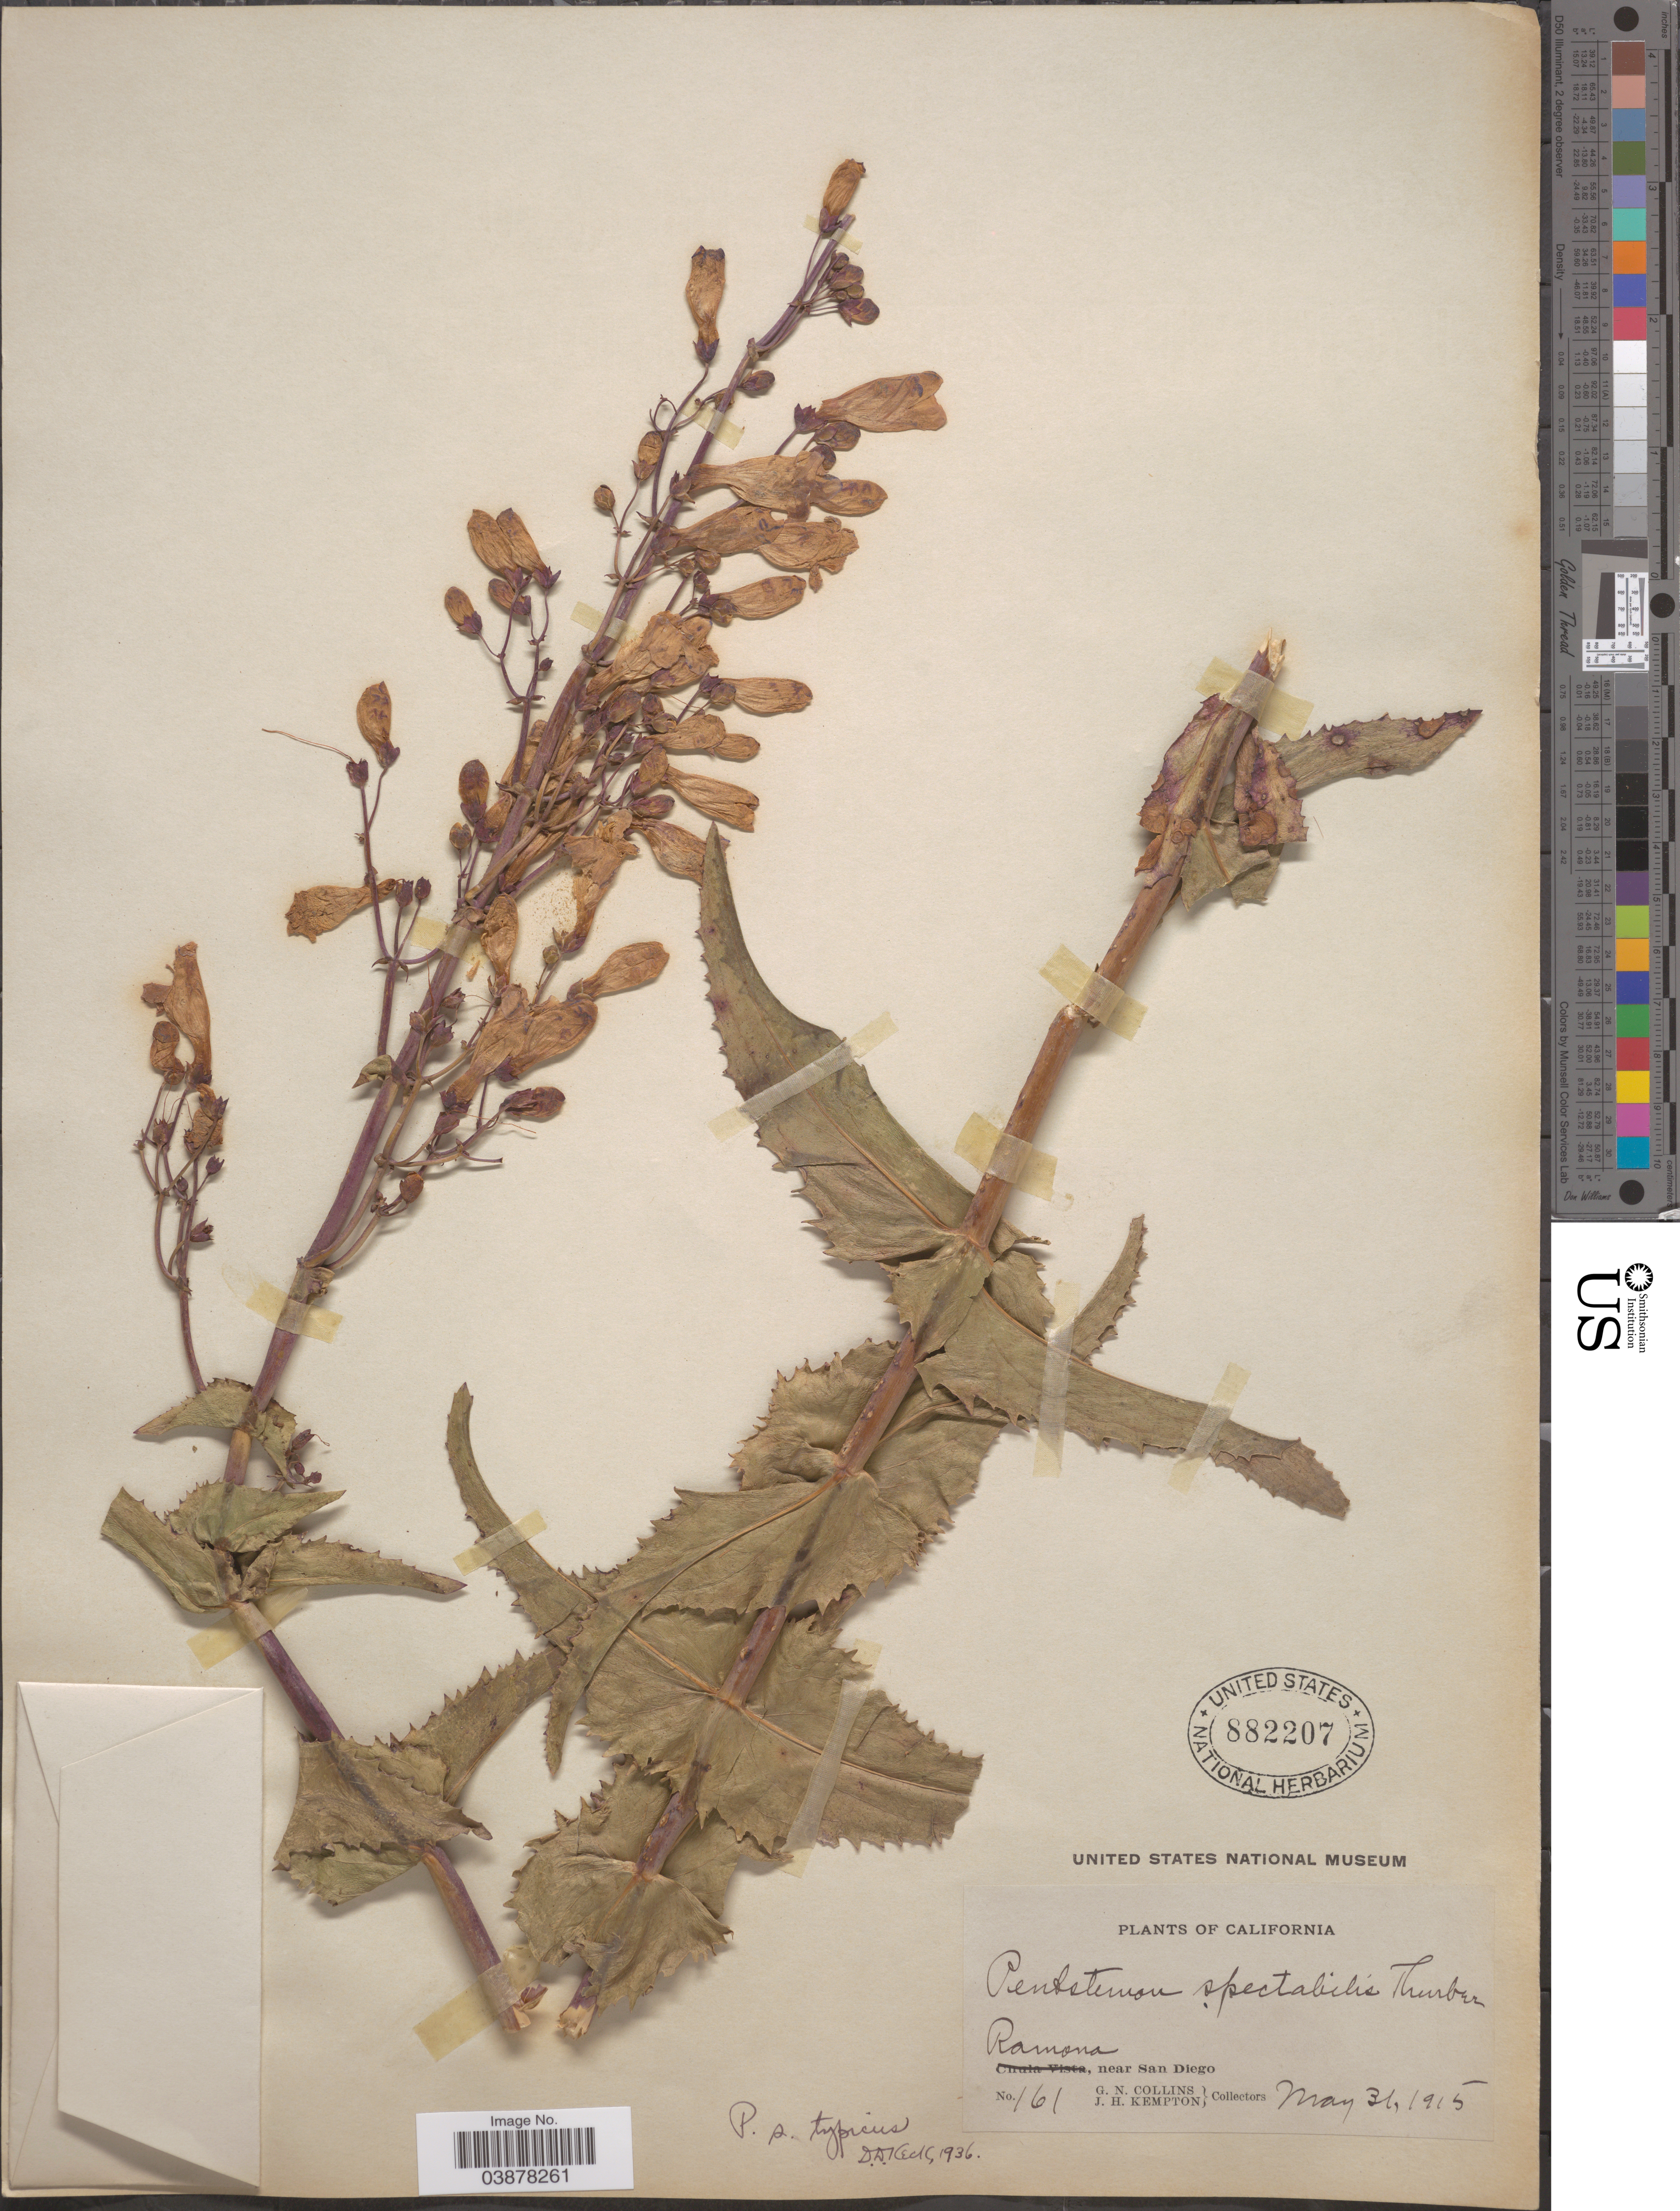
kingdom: Plantae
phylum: Tracheophyta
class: Magnoliopsida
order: Lamiales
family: Plantaginaceae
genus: Penstemon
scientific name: Penstemon spectabilis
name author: Thurb. ex Torr. & A. Gray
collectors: G. Collins & J. H. Kempton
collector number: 161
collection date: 1915-05-31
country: United States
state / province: California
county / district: San Diego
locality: Ramona, near San Diego.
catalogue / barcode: US 882207